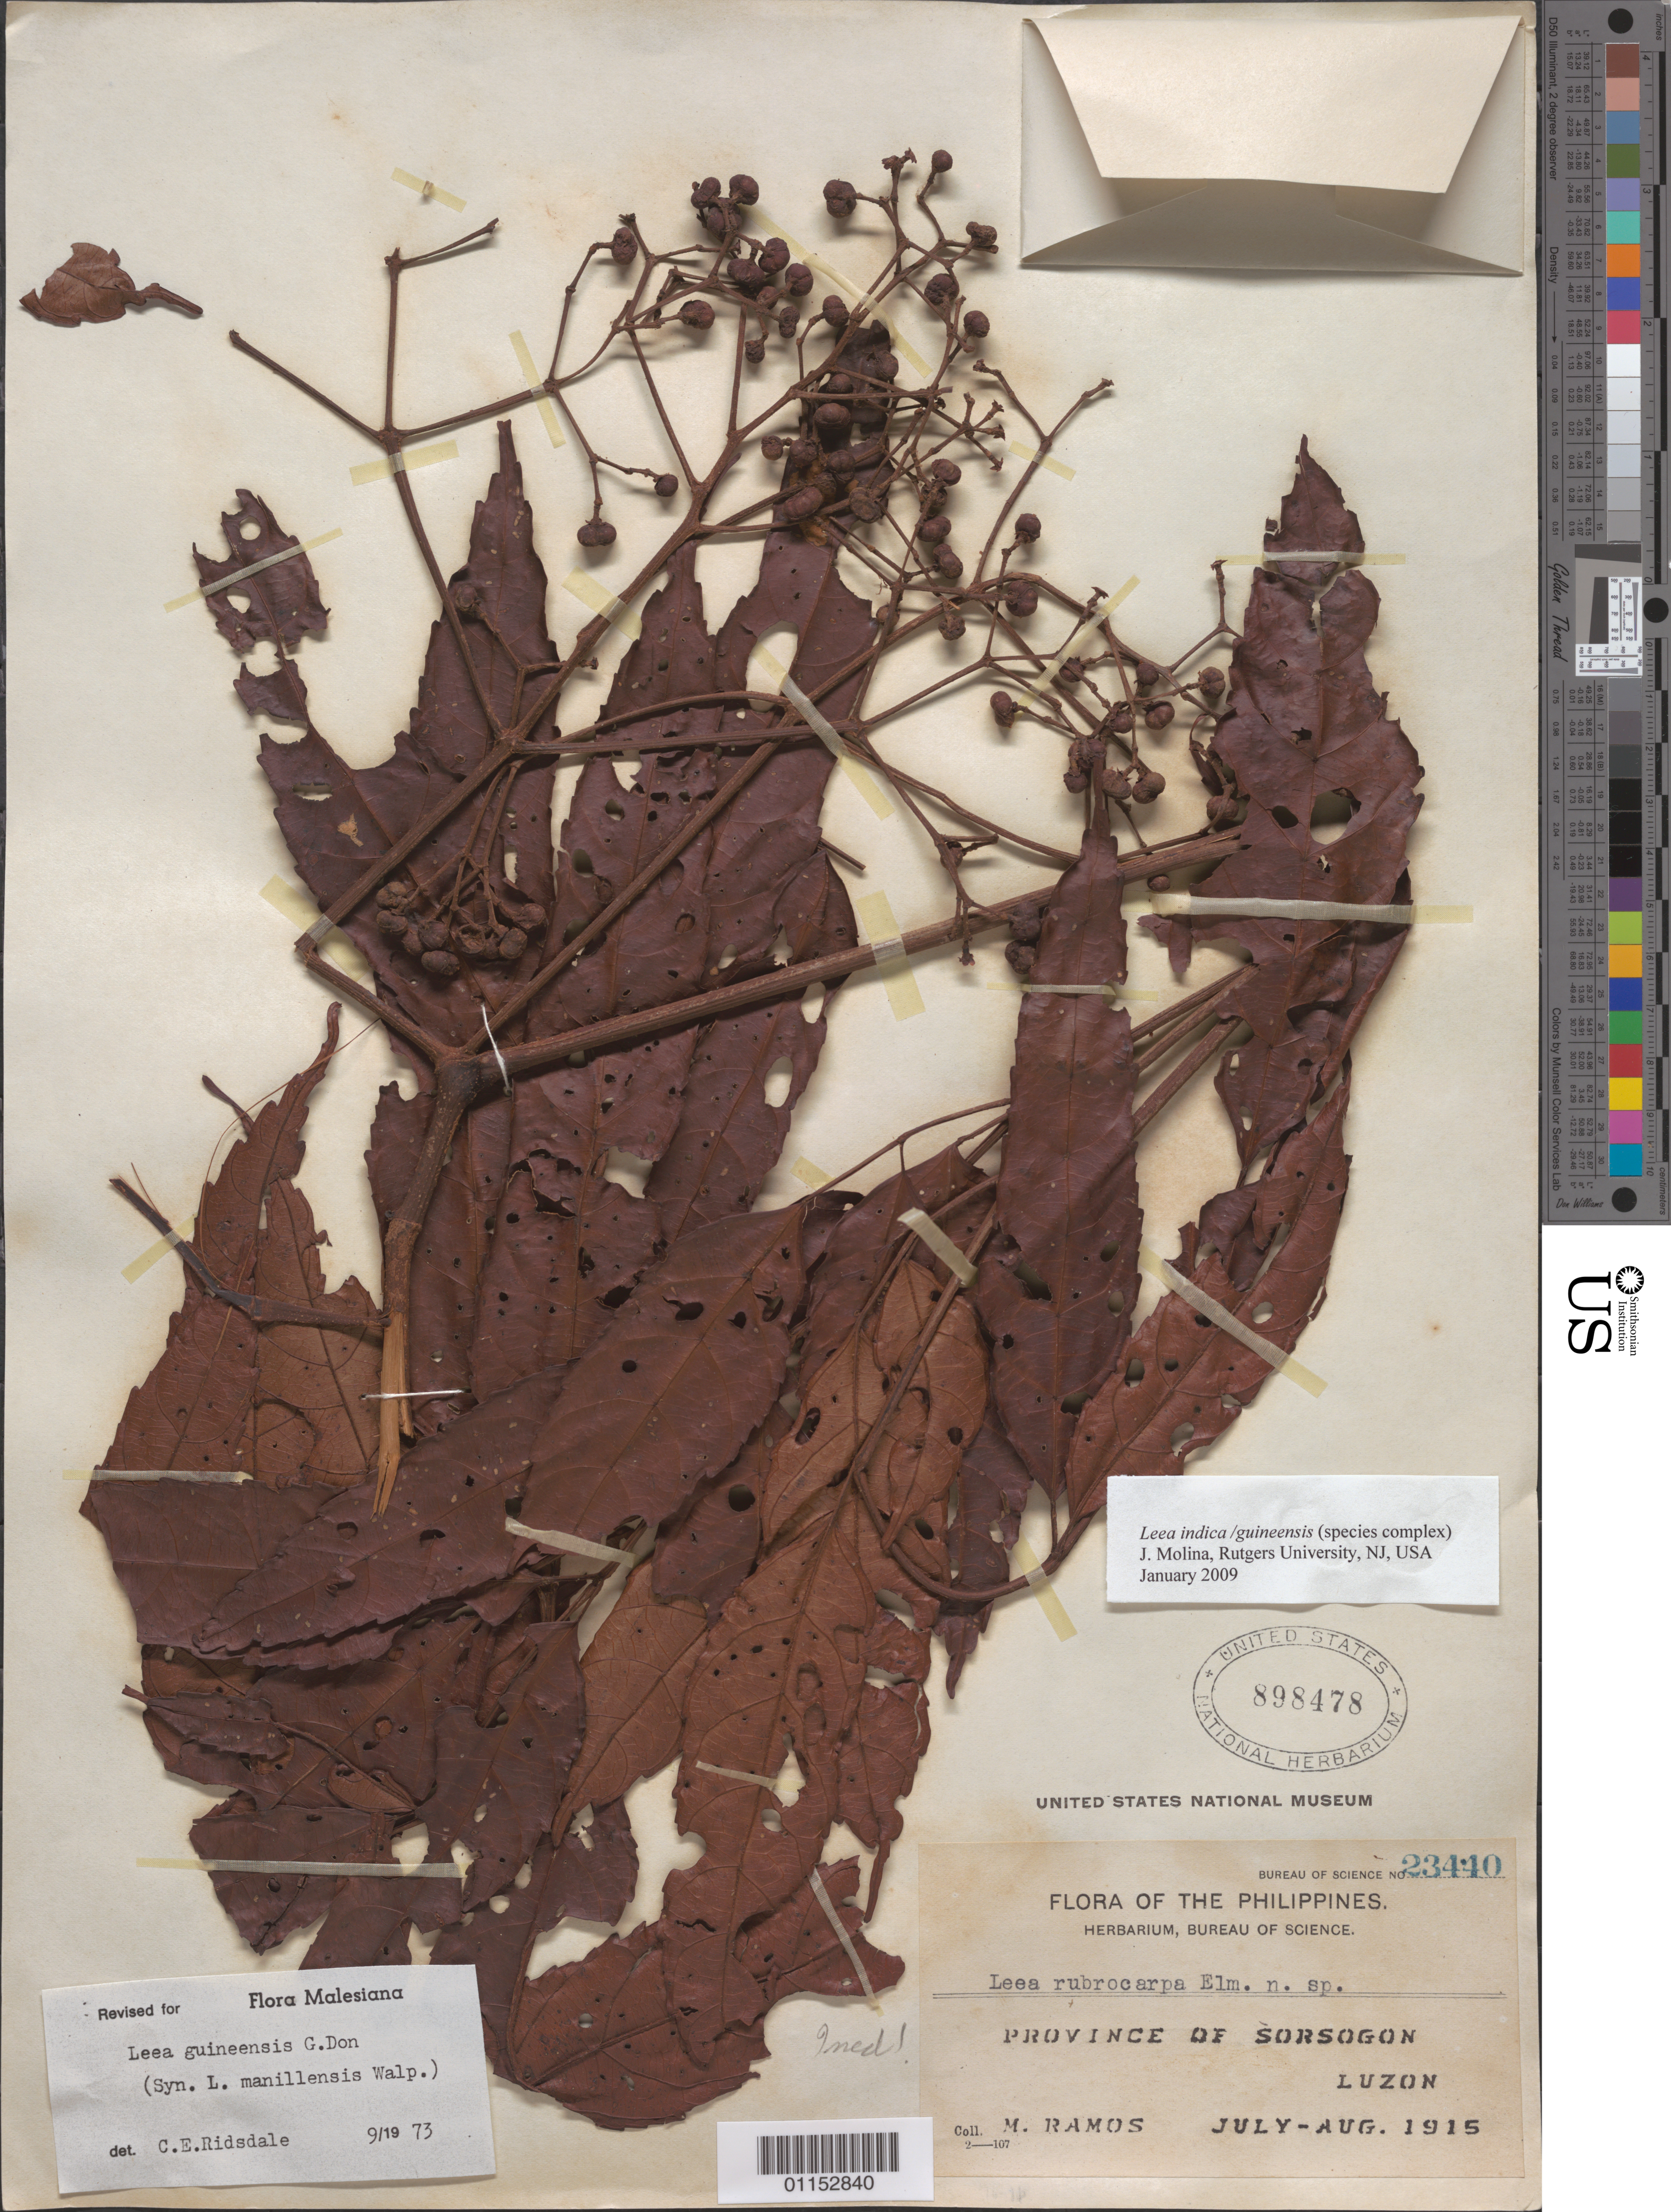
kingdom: Plantae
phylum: Tracheophyta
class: Magnoliopsida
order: Vitales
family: Vitaceae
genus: Leea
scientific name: Leea indica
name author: (Burm. f.) Merr.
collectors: M. Ramos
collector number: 23440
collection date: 1915-07/1915-08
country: Philippines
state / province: Bicol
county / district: Sorsogon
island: Luzon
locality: Luzon.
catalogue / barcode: US 898478